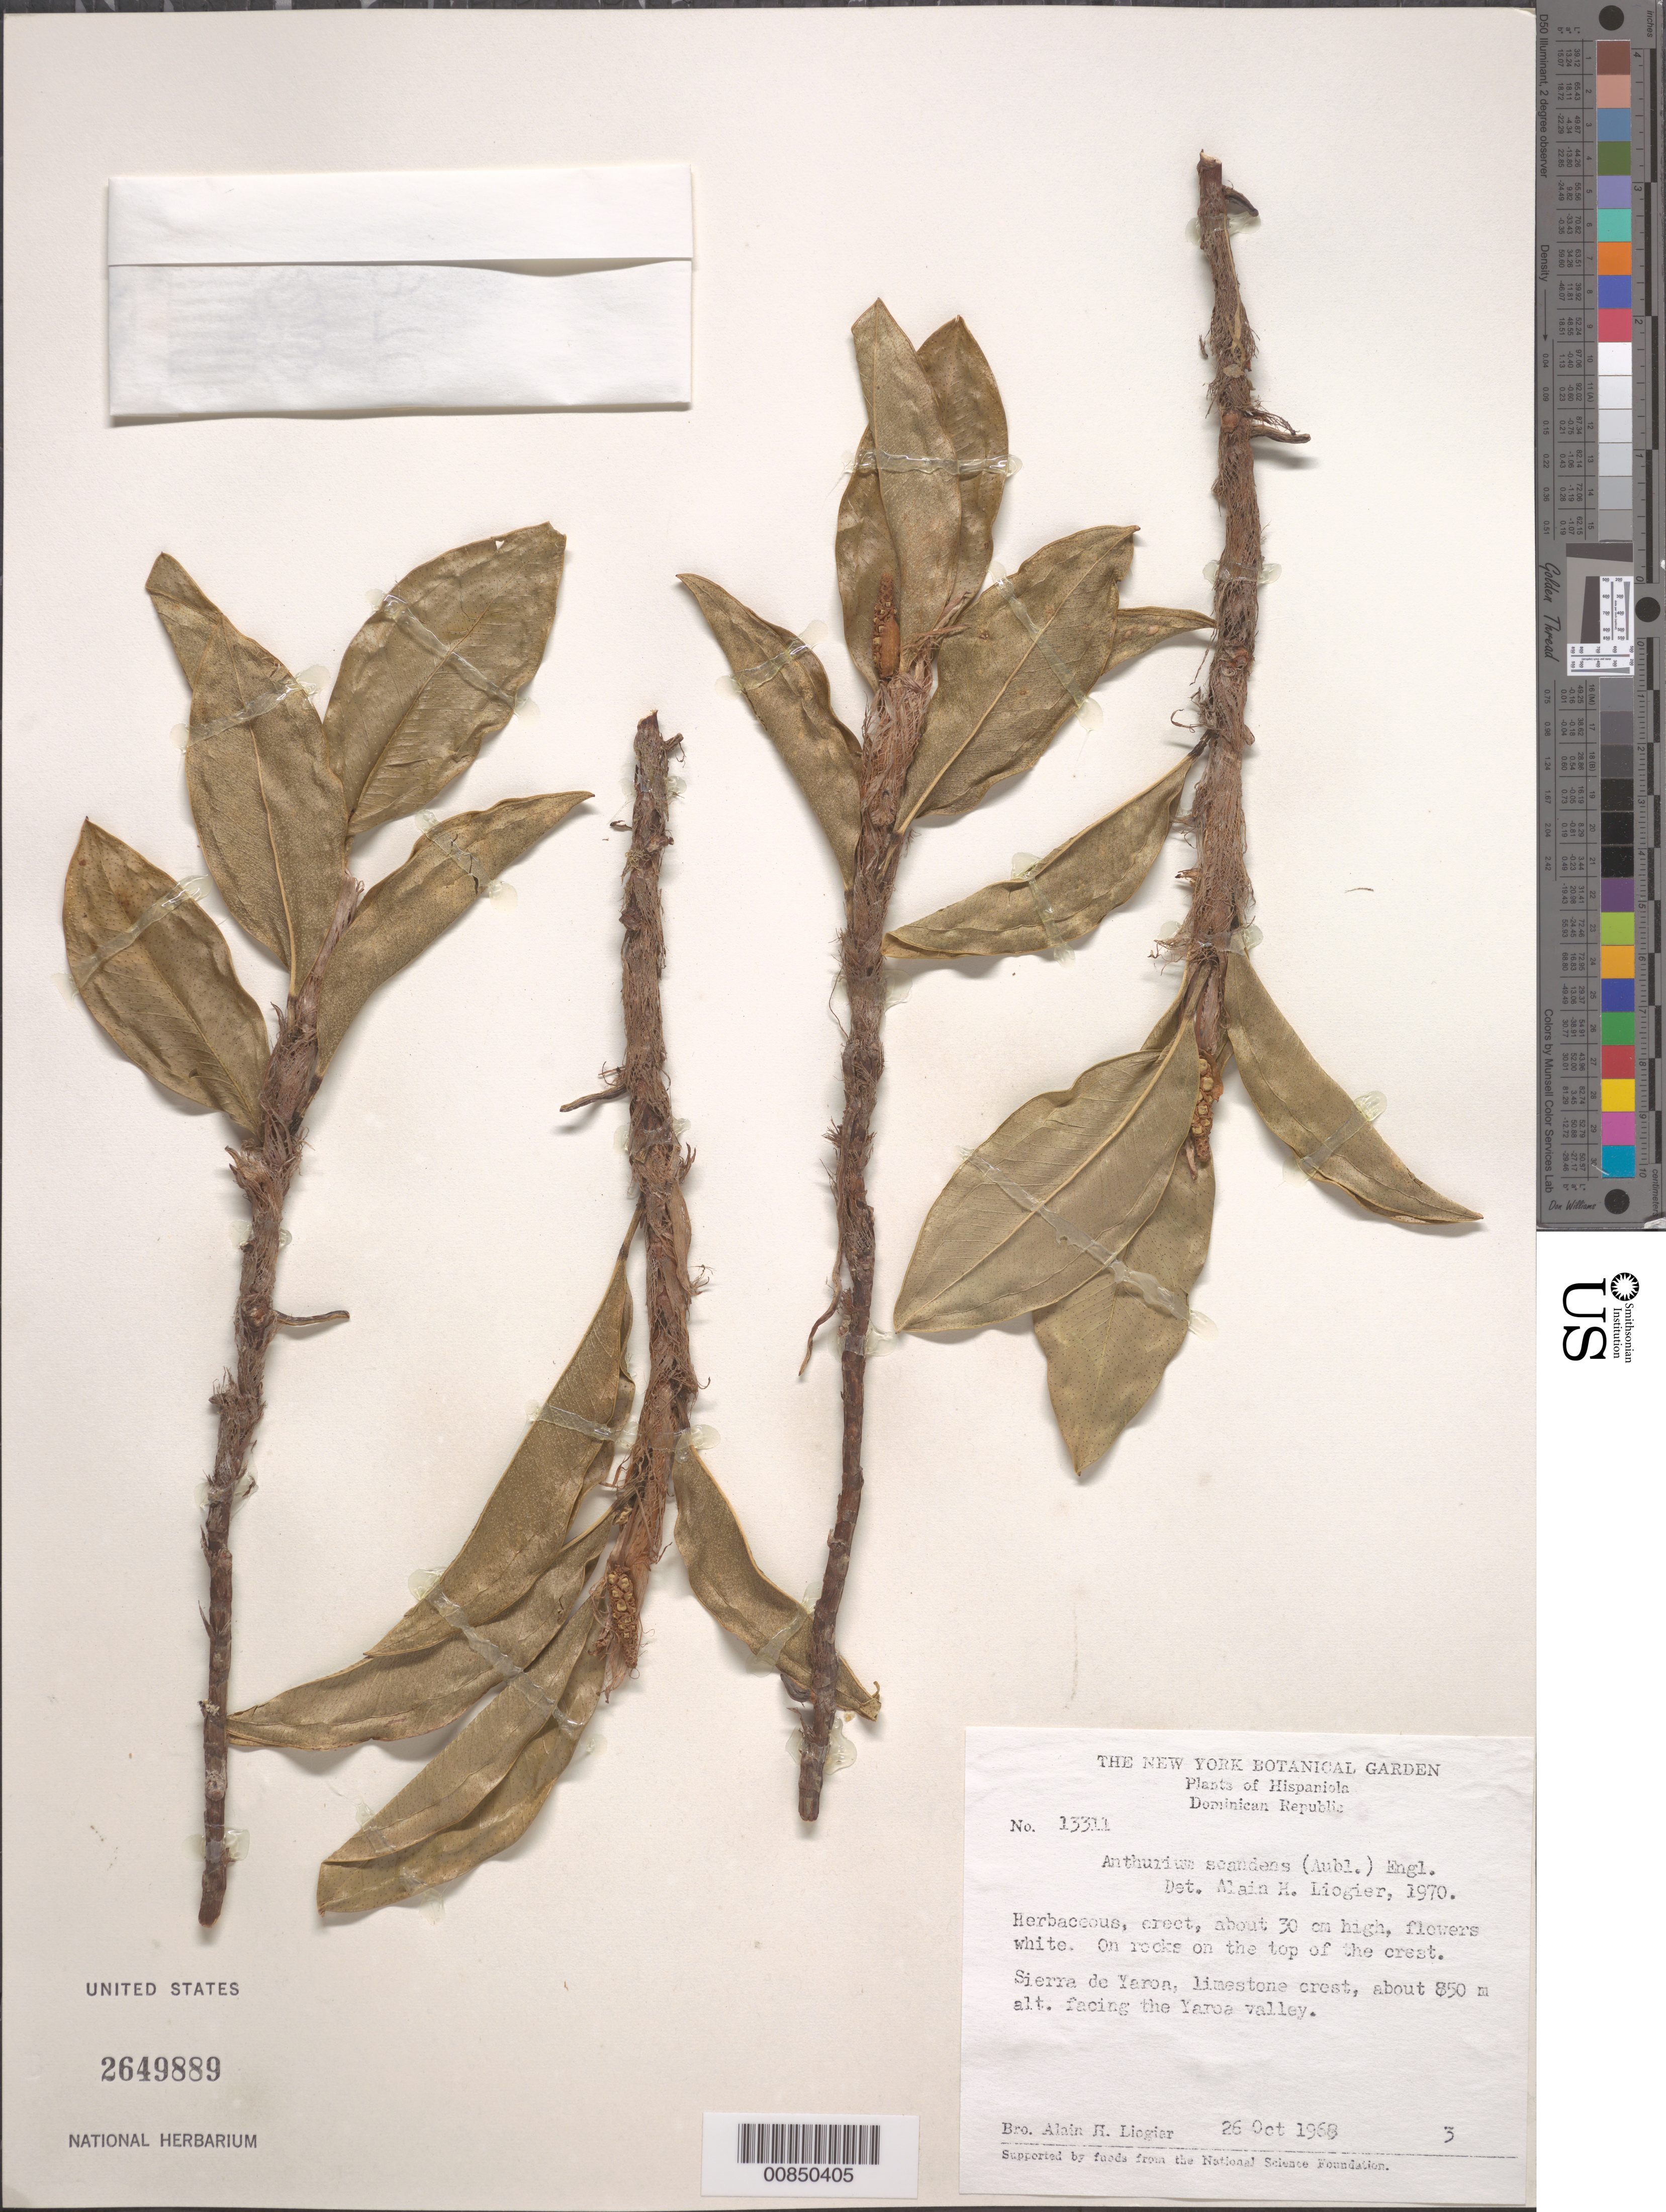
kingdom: Plantae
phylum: Tracheophyta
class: Liliopsida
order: Alismatales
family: Araceae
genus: Anthurium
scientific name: Anthurium scandens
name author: (Aubl.) Engl.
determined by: Liogier, Alain H.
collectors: A. H. Liogier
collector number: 13311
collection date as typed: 26 Oct 1968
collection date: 1968-10-26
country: Dominican Republic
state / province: Puerto Plata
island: Hispaniola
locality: Sierra de Yaroa, facing Yaroa valley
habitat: On rocks on the top of the limestone crest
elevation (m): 850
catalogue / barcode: US 2649889